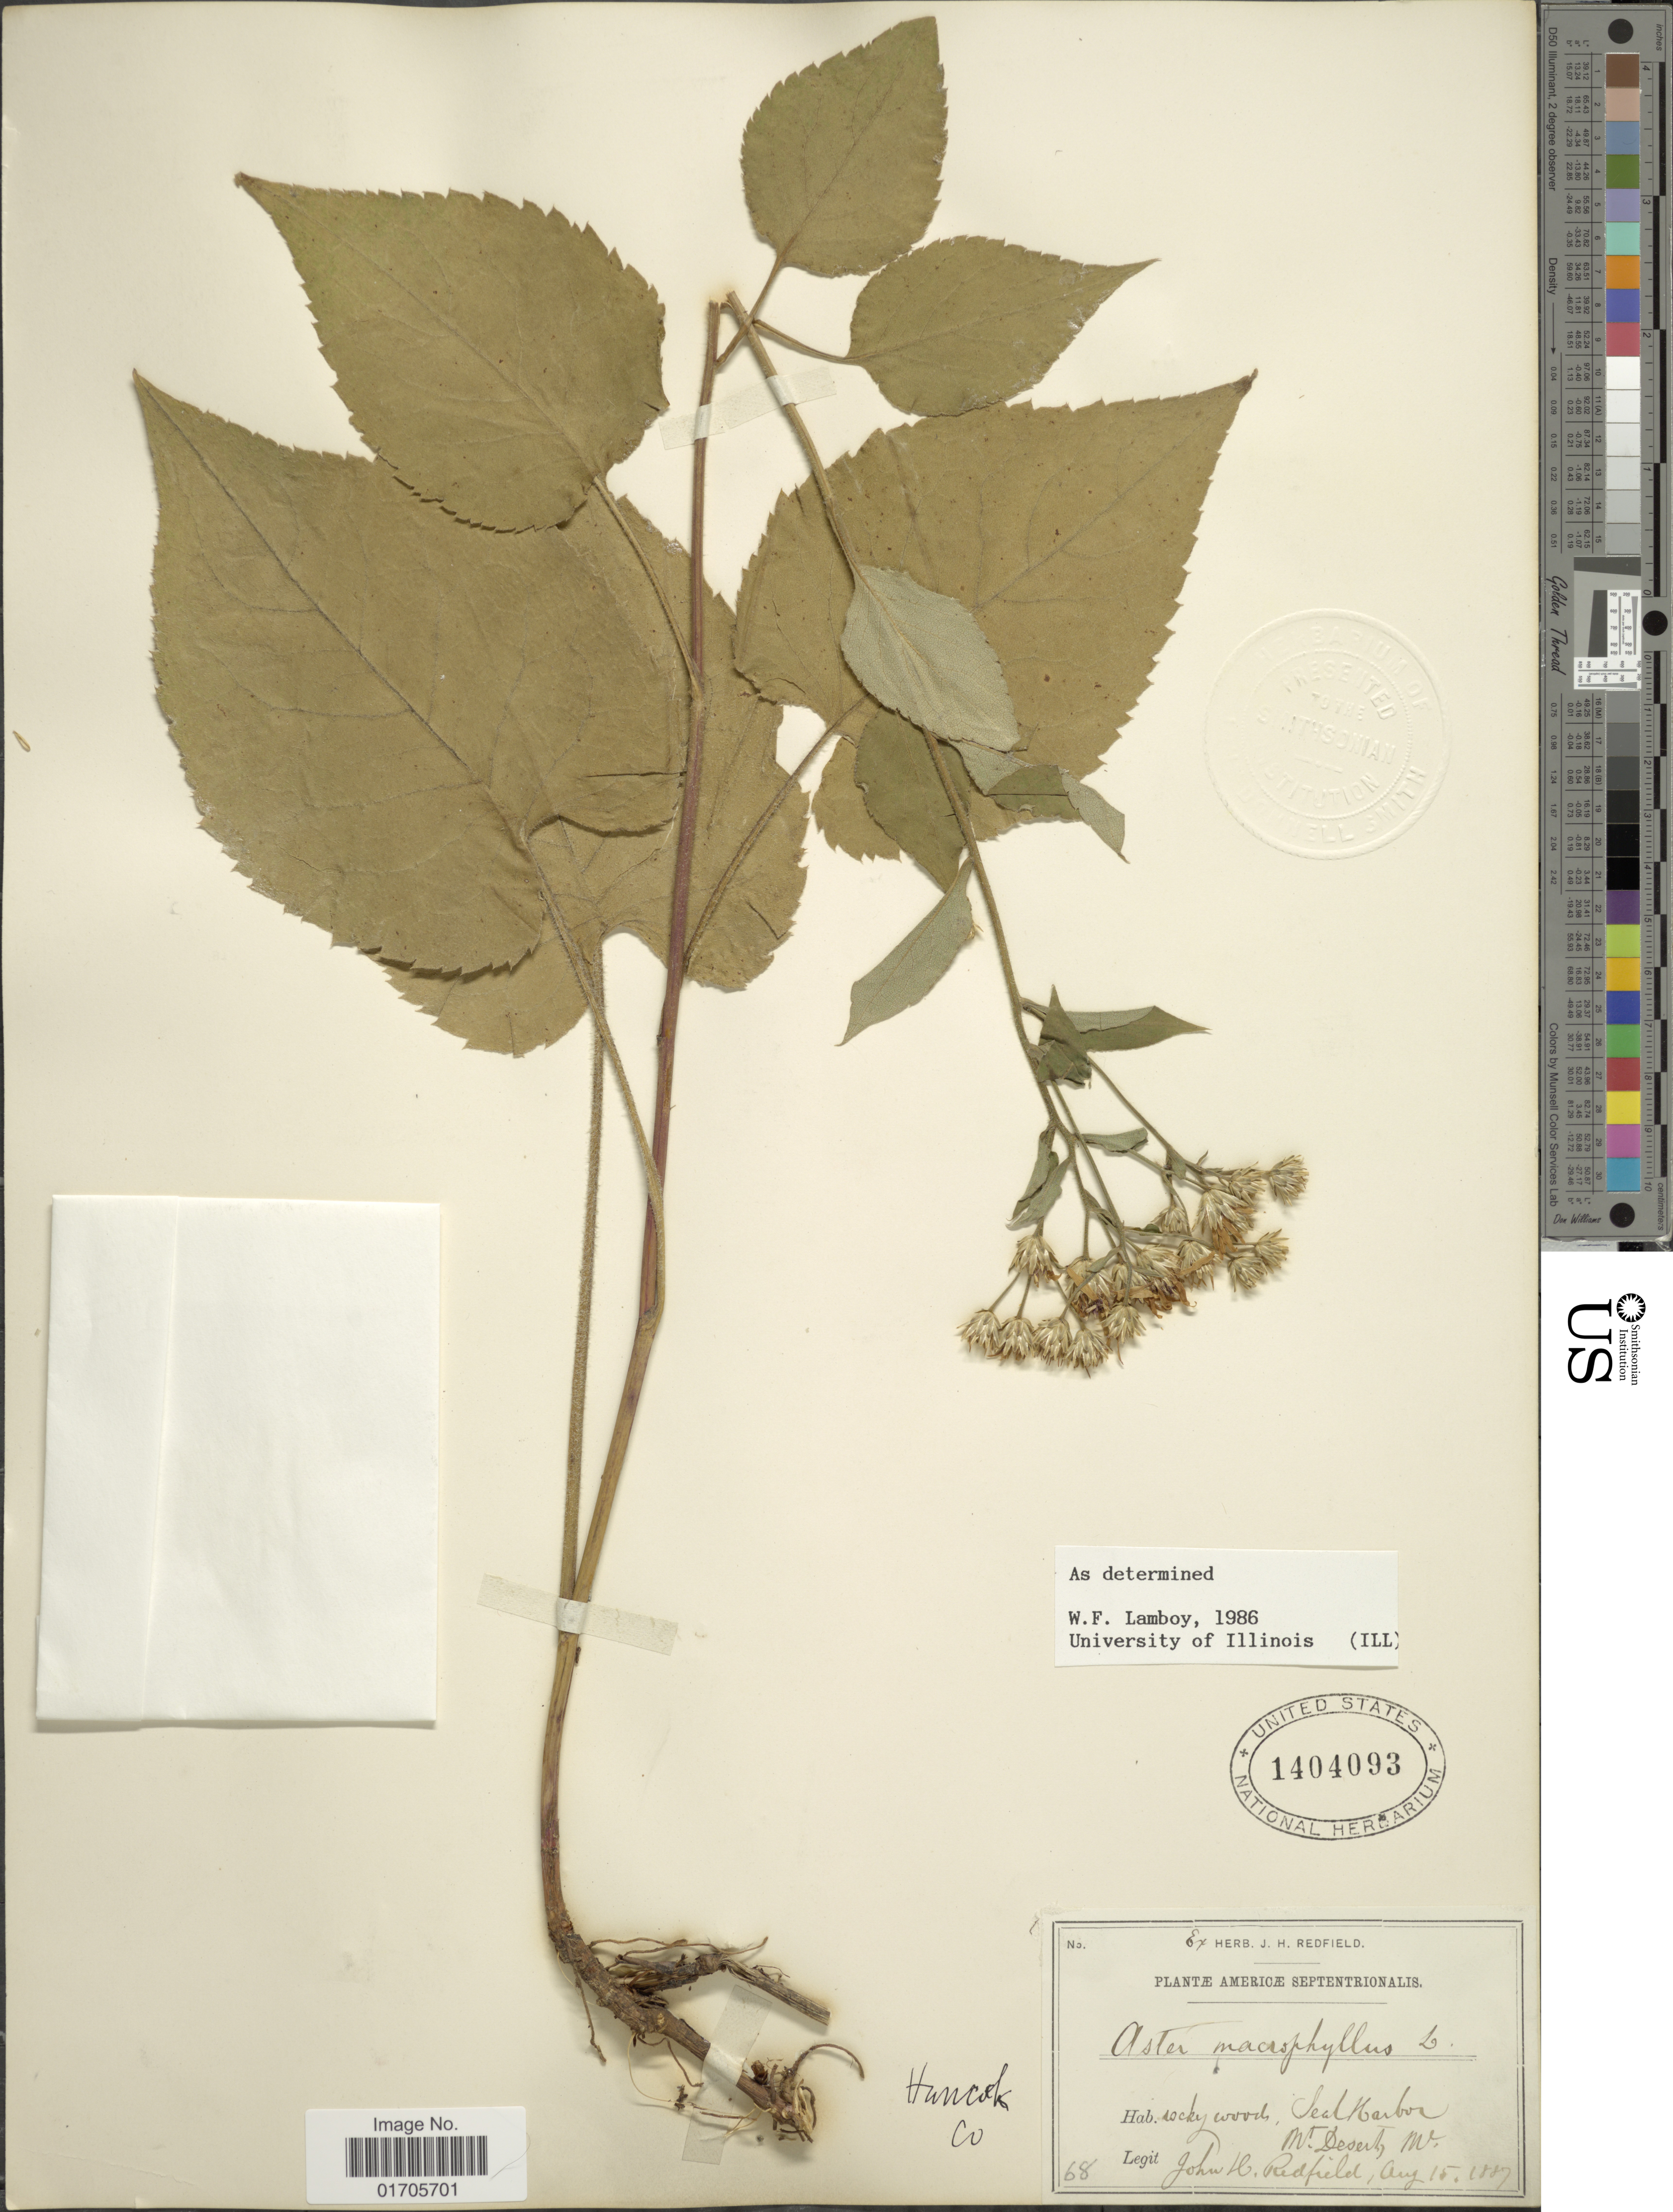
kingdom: Plantae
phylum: Tracheophyta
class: Magnoliopsida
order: Asterales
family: Asteraceae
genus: Eurybia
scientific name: Eurybia macrophylla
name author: (L.) Cass.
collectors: J. Redfield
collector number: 68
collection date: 1887-08-15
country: United States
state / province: Maine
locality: Rocky woods, Seal Harbor. Mt. Desert,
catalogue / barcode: US 1404093